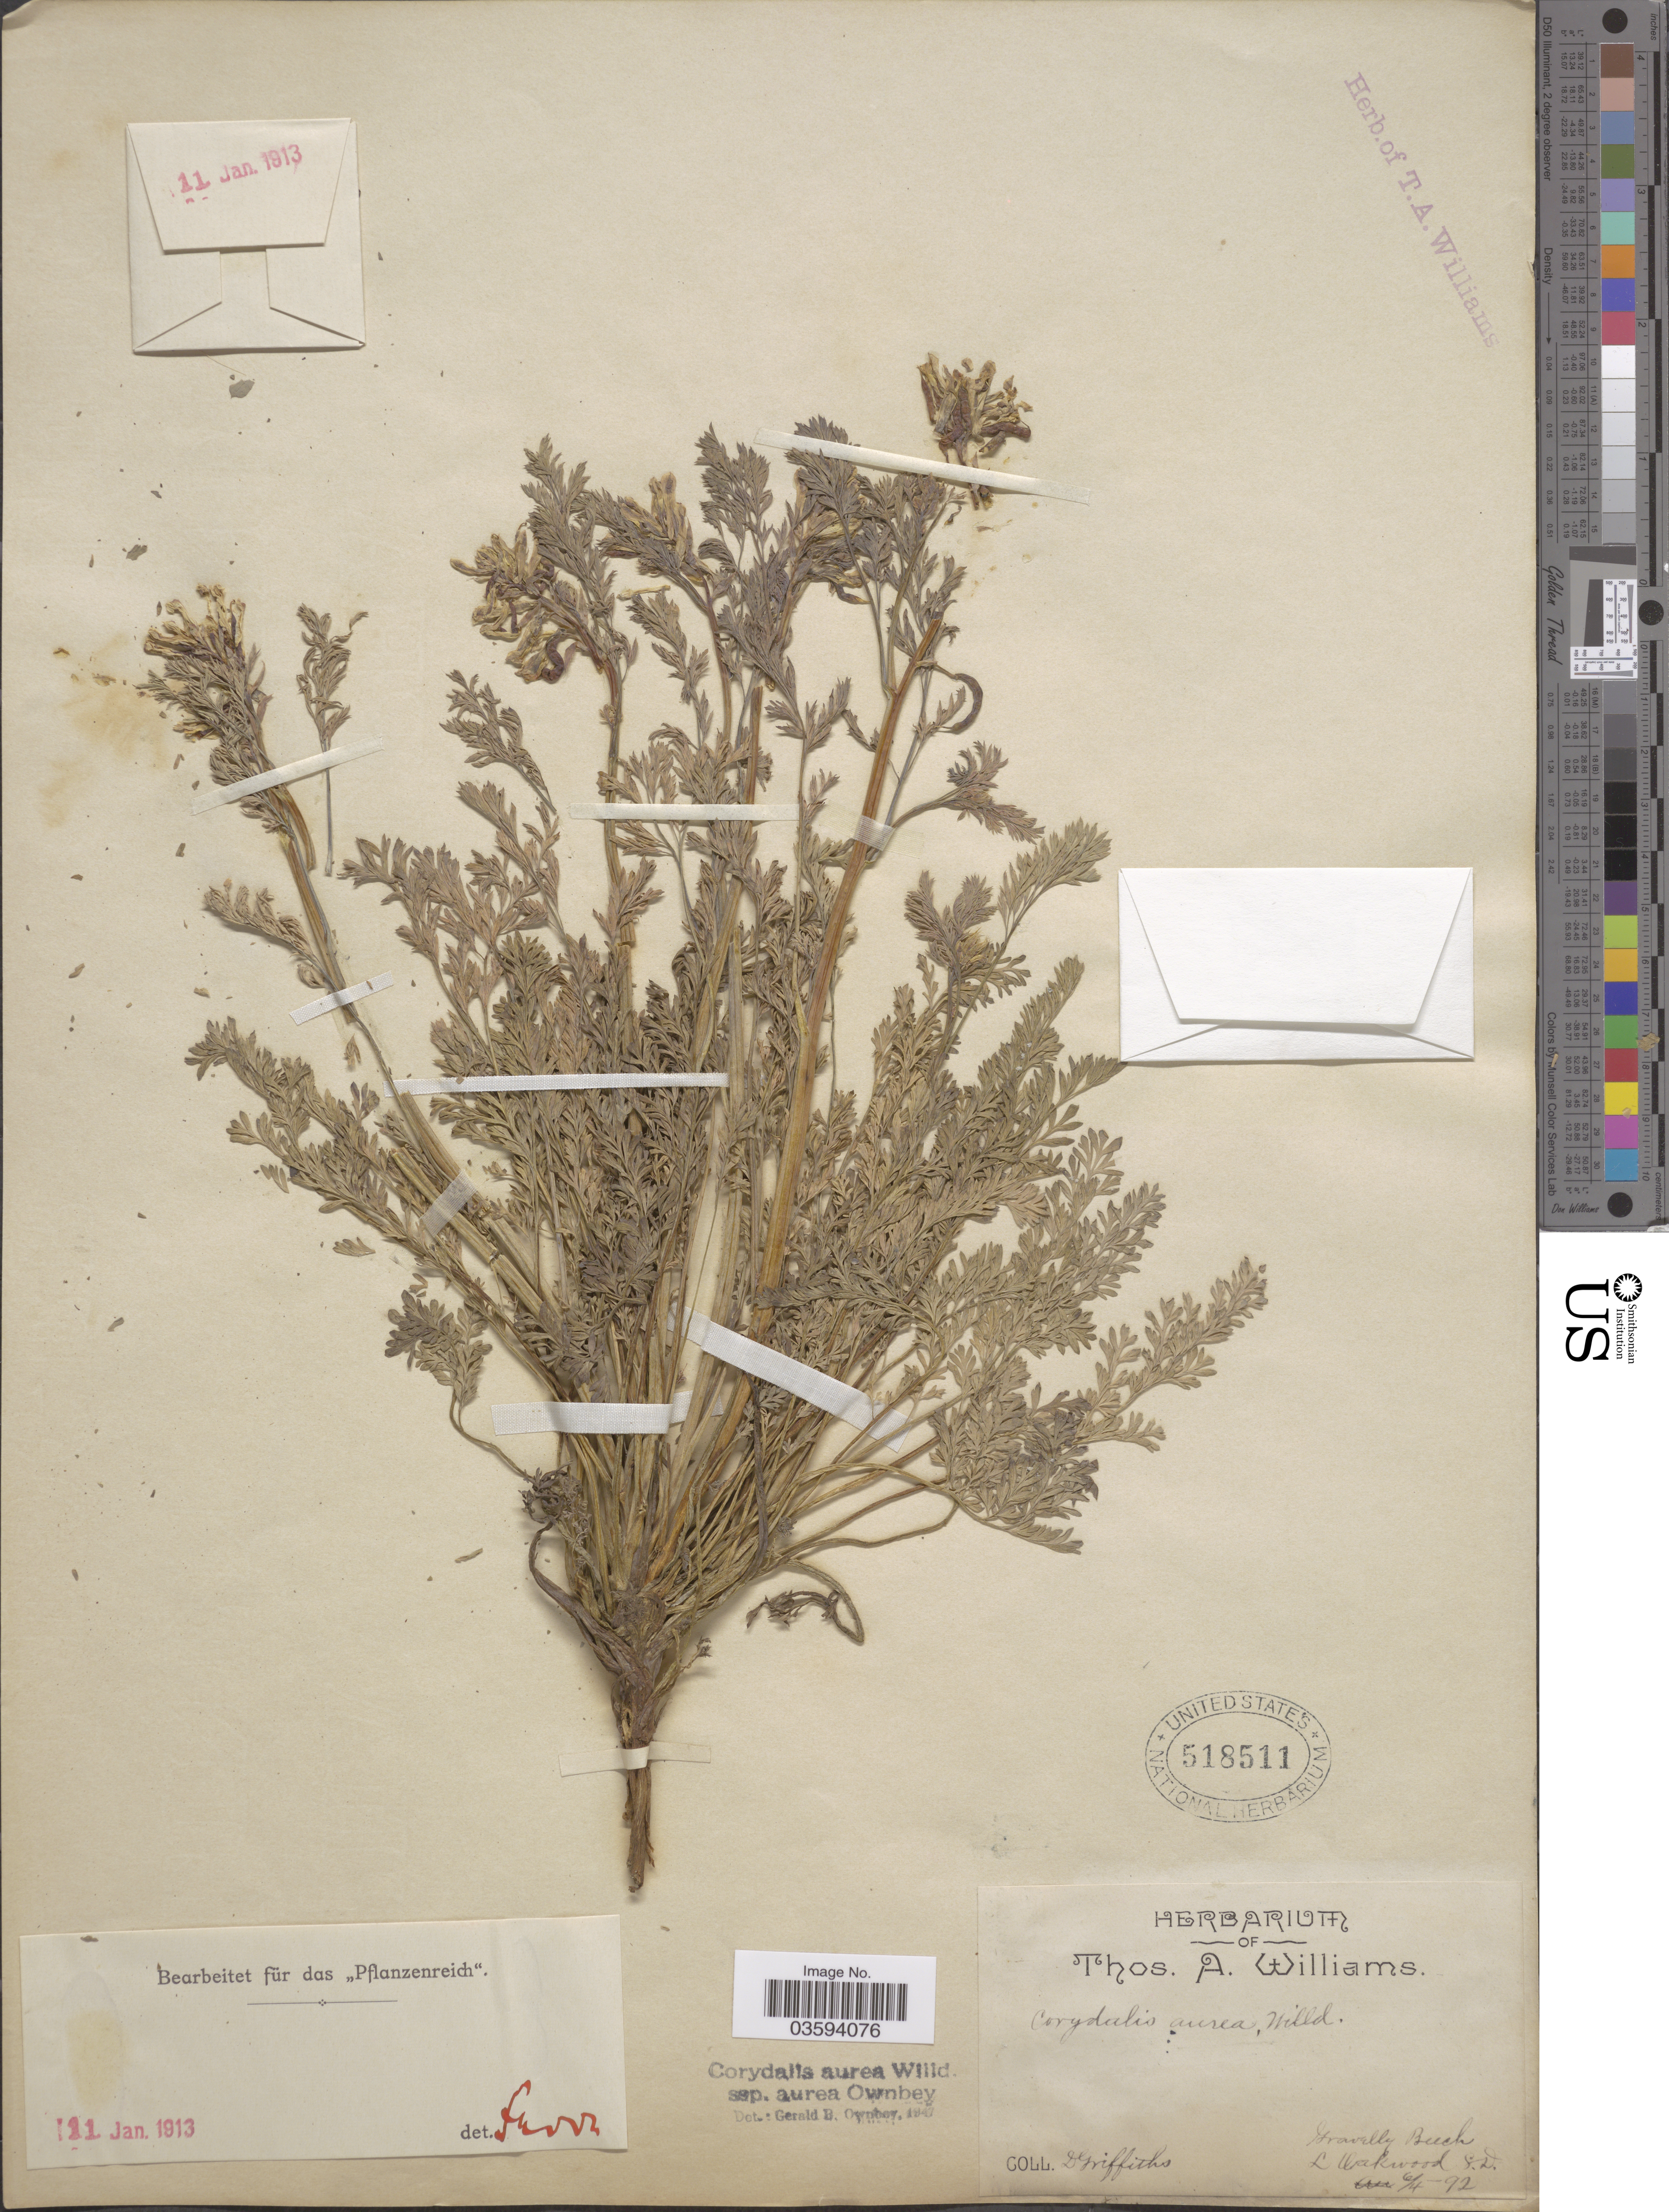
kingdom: Plantae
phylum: Tracheophyta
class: Magnoliopsida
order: Ranunculales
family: Papaveraceae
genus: Corydalis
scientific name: Corydalis aurea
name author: Willd.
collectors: D. Griffiths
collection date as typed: Transcribed d/m/y: 4/6/92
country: United States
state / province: South Dakota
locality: Gravelly Beech. L Oakwood.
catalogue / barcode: US 518511